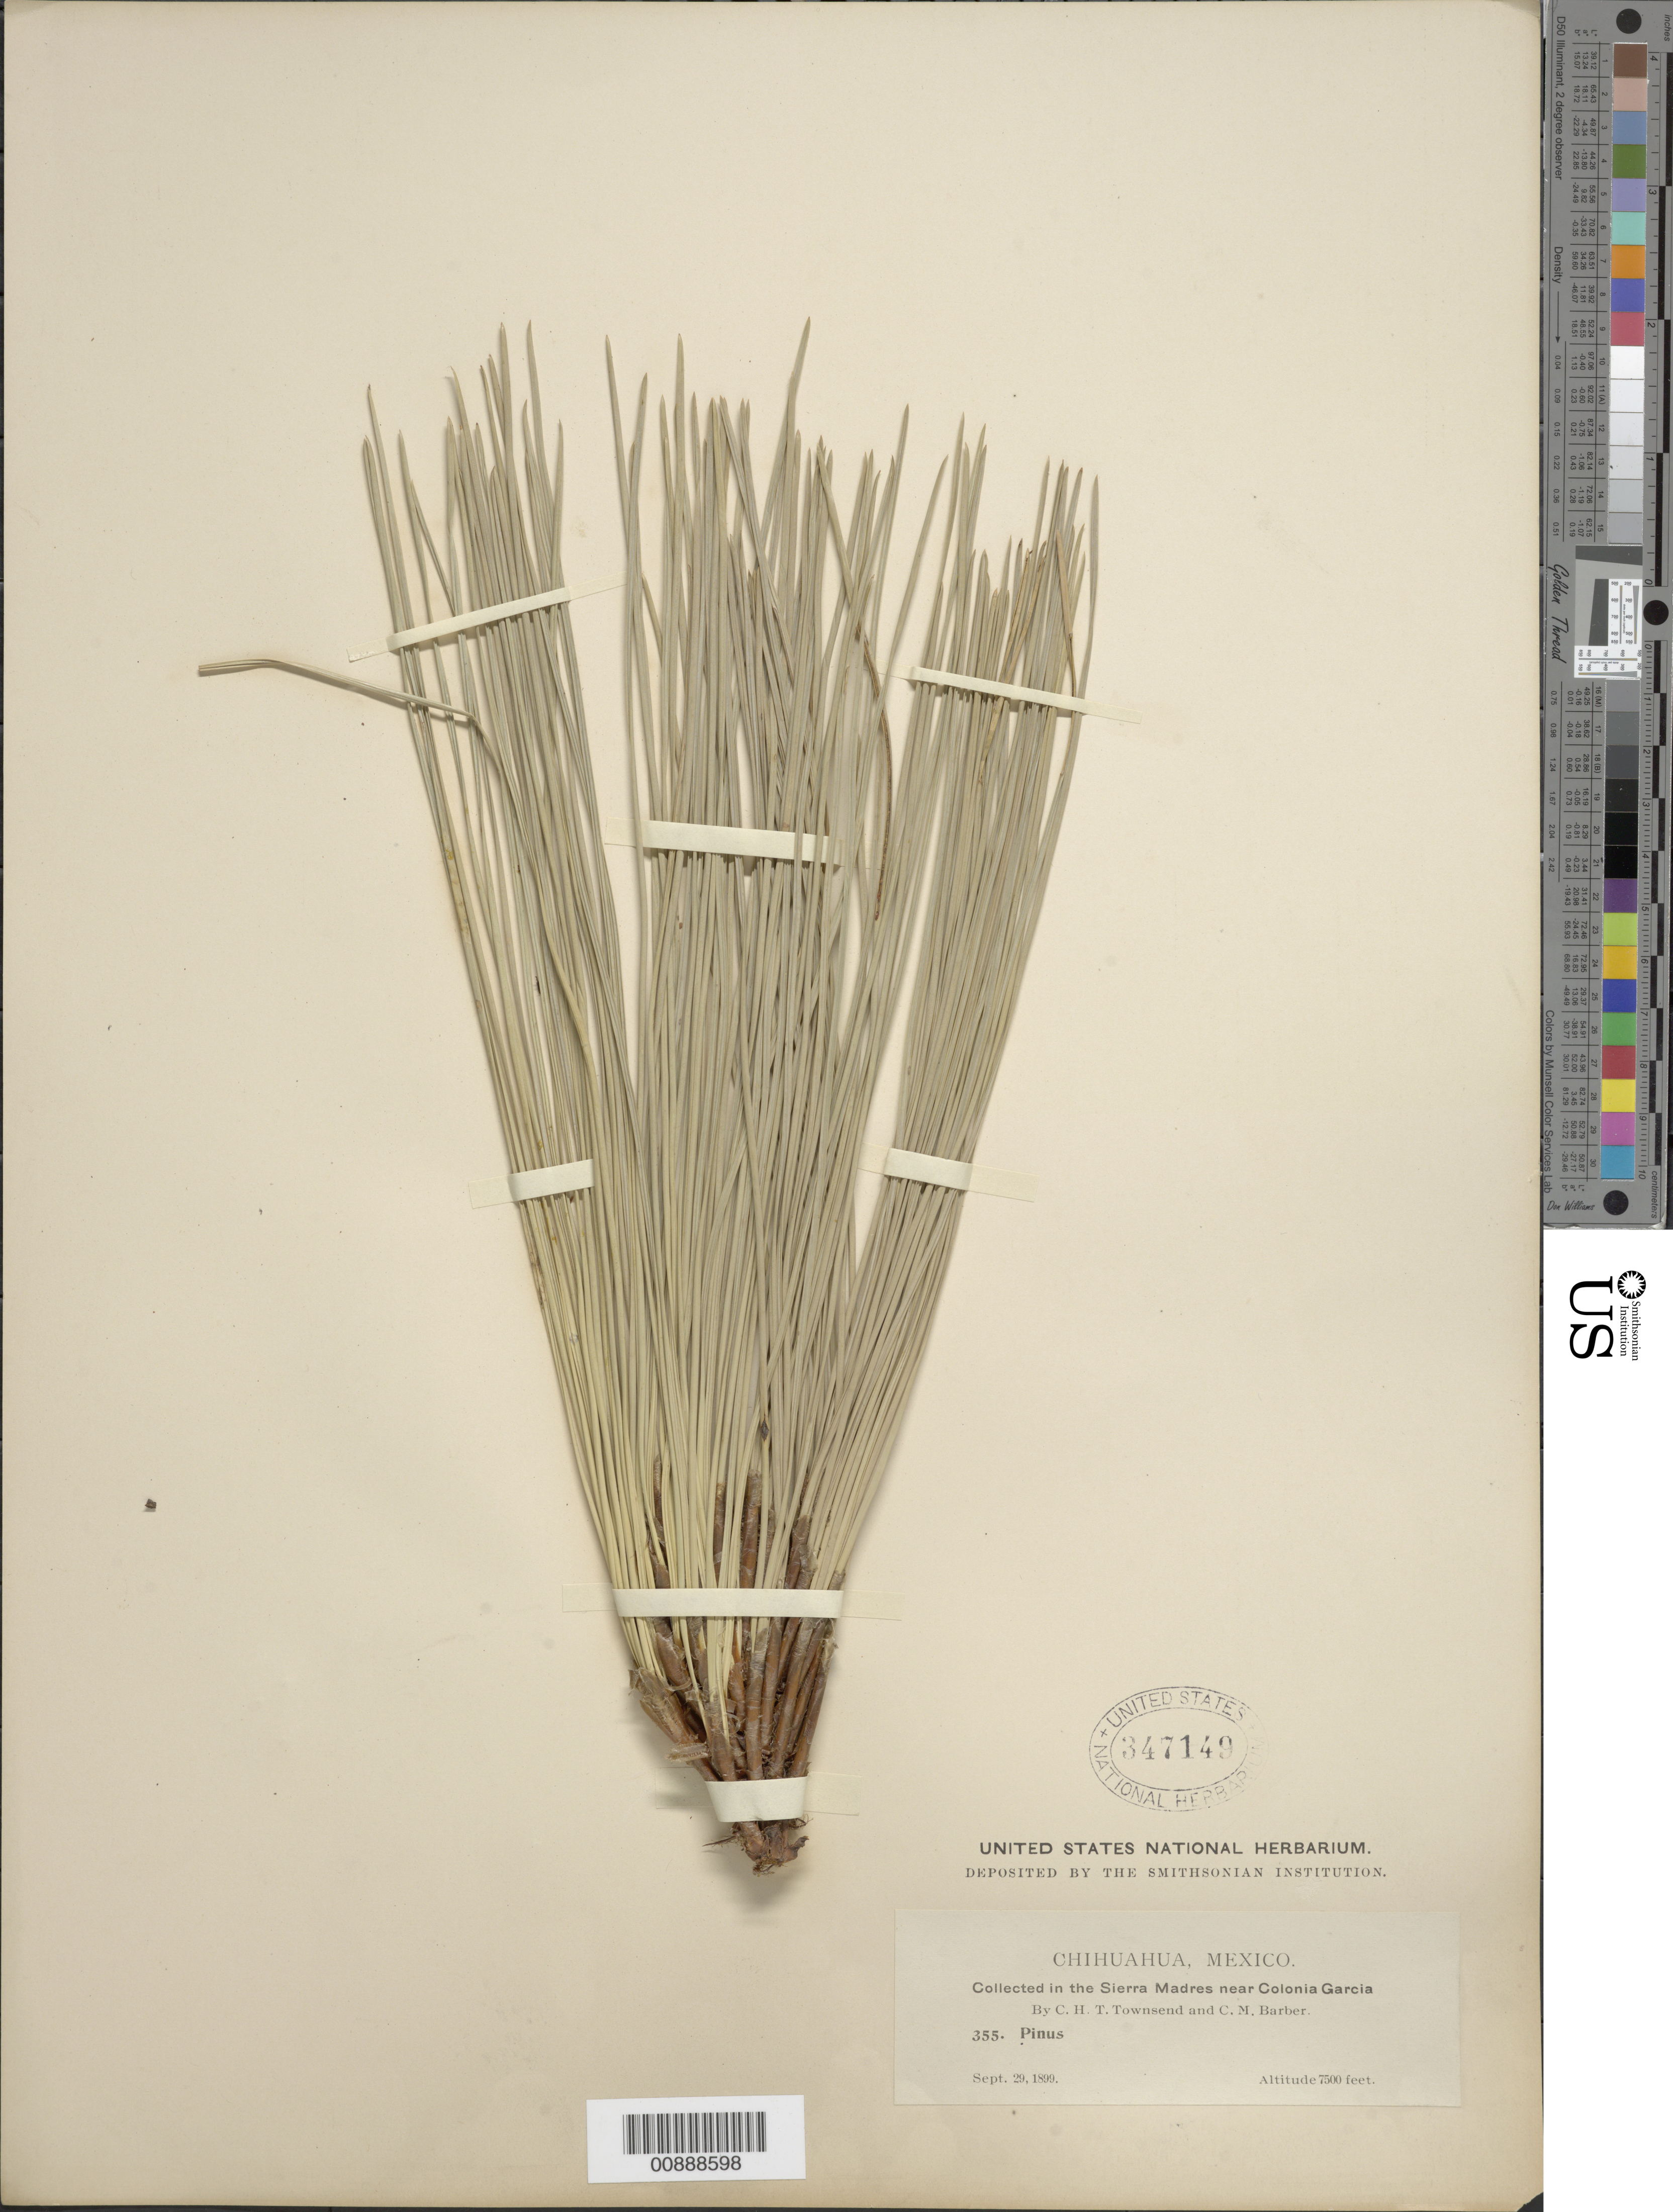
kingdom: Plantae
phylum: Tracheophyta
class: Pinopsida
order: Pinales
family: Pinaceae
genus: Pinus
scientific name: Pinus sp.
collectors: C. H. T. Townsend & C. Barber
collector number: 355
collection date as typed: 29 Sep 1899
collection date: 1899-09-29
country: Mexico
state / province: Chihuahua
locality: Sierra Madre near Colonia García, Chihuahua.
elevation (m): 2286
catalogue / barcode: US 347149